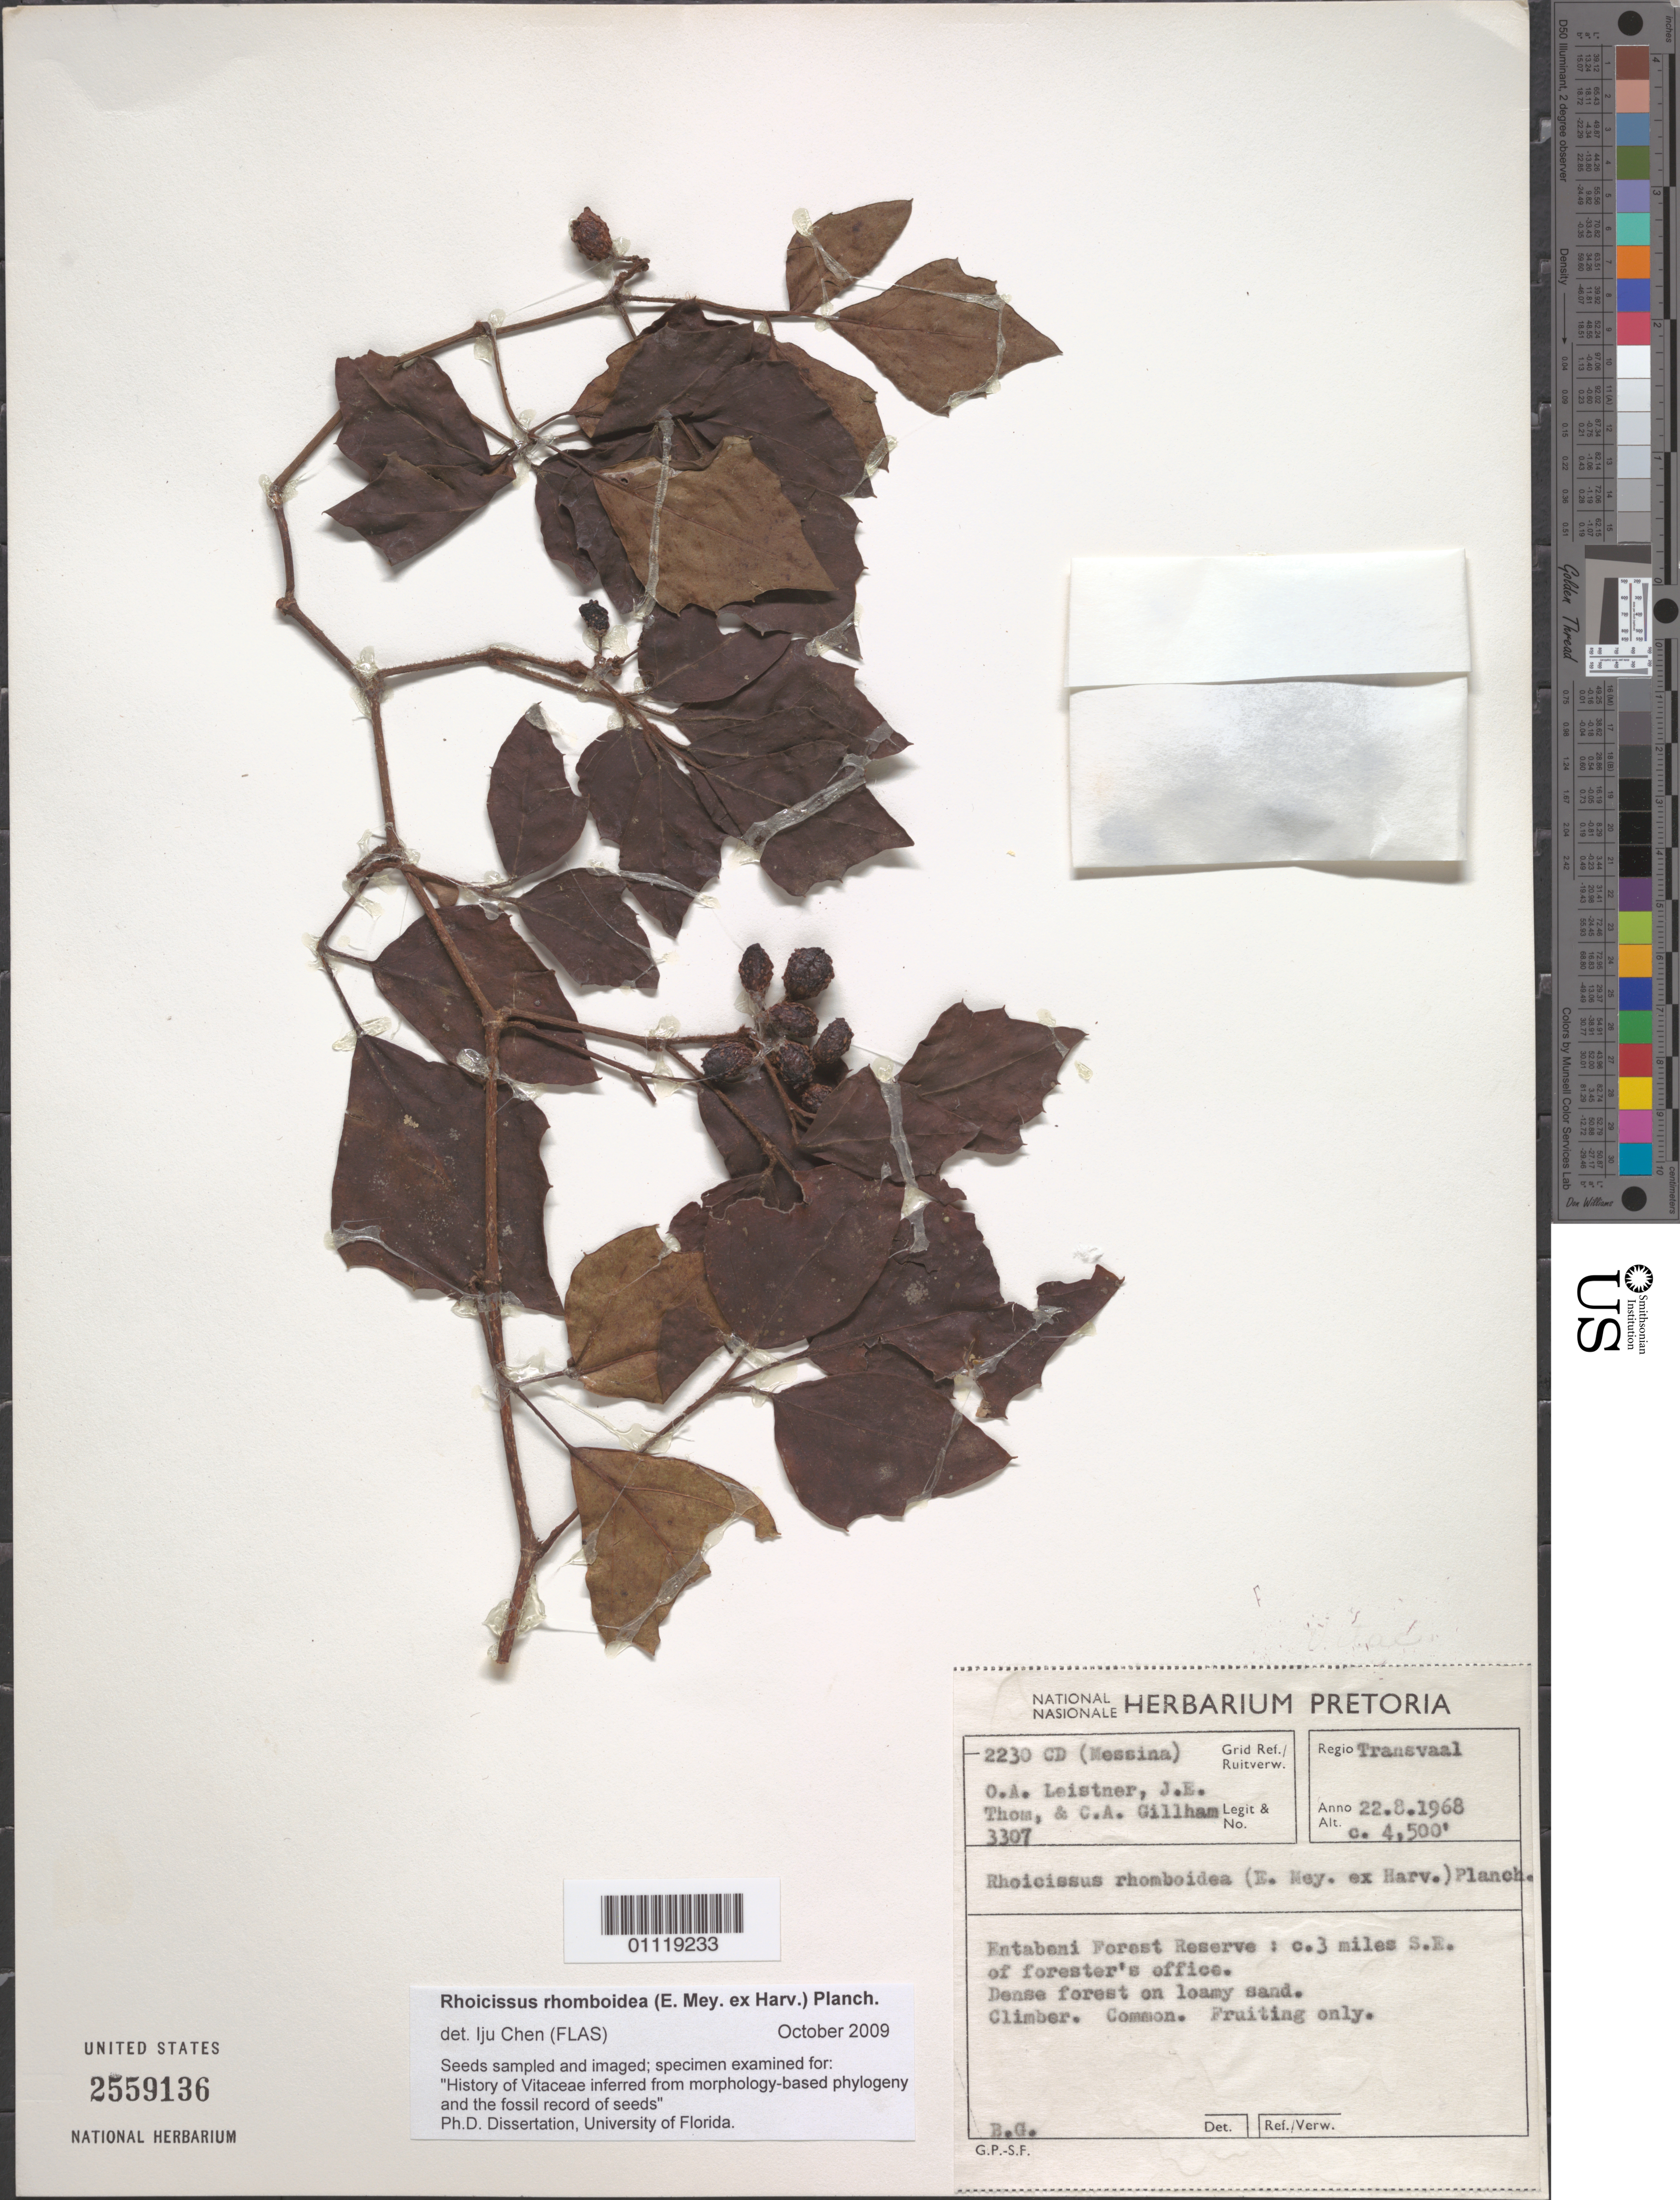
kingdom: Plantae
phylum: Tracheophyta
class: Magnoliopsida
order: Vitales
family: Vitaceae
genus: Rhoicissus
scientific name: Rhoicissus rhomboidea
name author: Planch.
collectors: O. A. Leistner, J. Thom & C. Gillham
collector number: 3307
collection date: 1968-08-22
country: South Africa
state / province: Limpopo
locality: Entabeni Forest Reserve: 3 mi SE of forester's office. Transvaal.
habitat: Dense forest on loamy sand. Climber.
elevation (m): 1372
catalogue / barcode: US 2559136